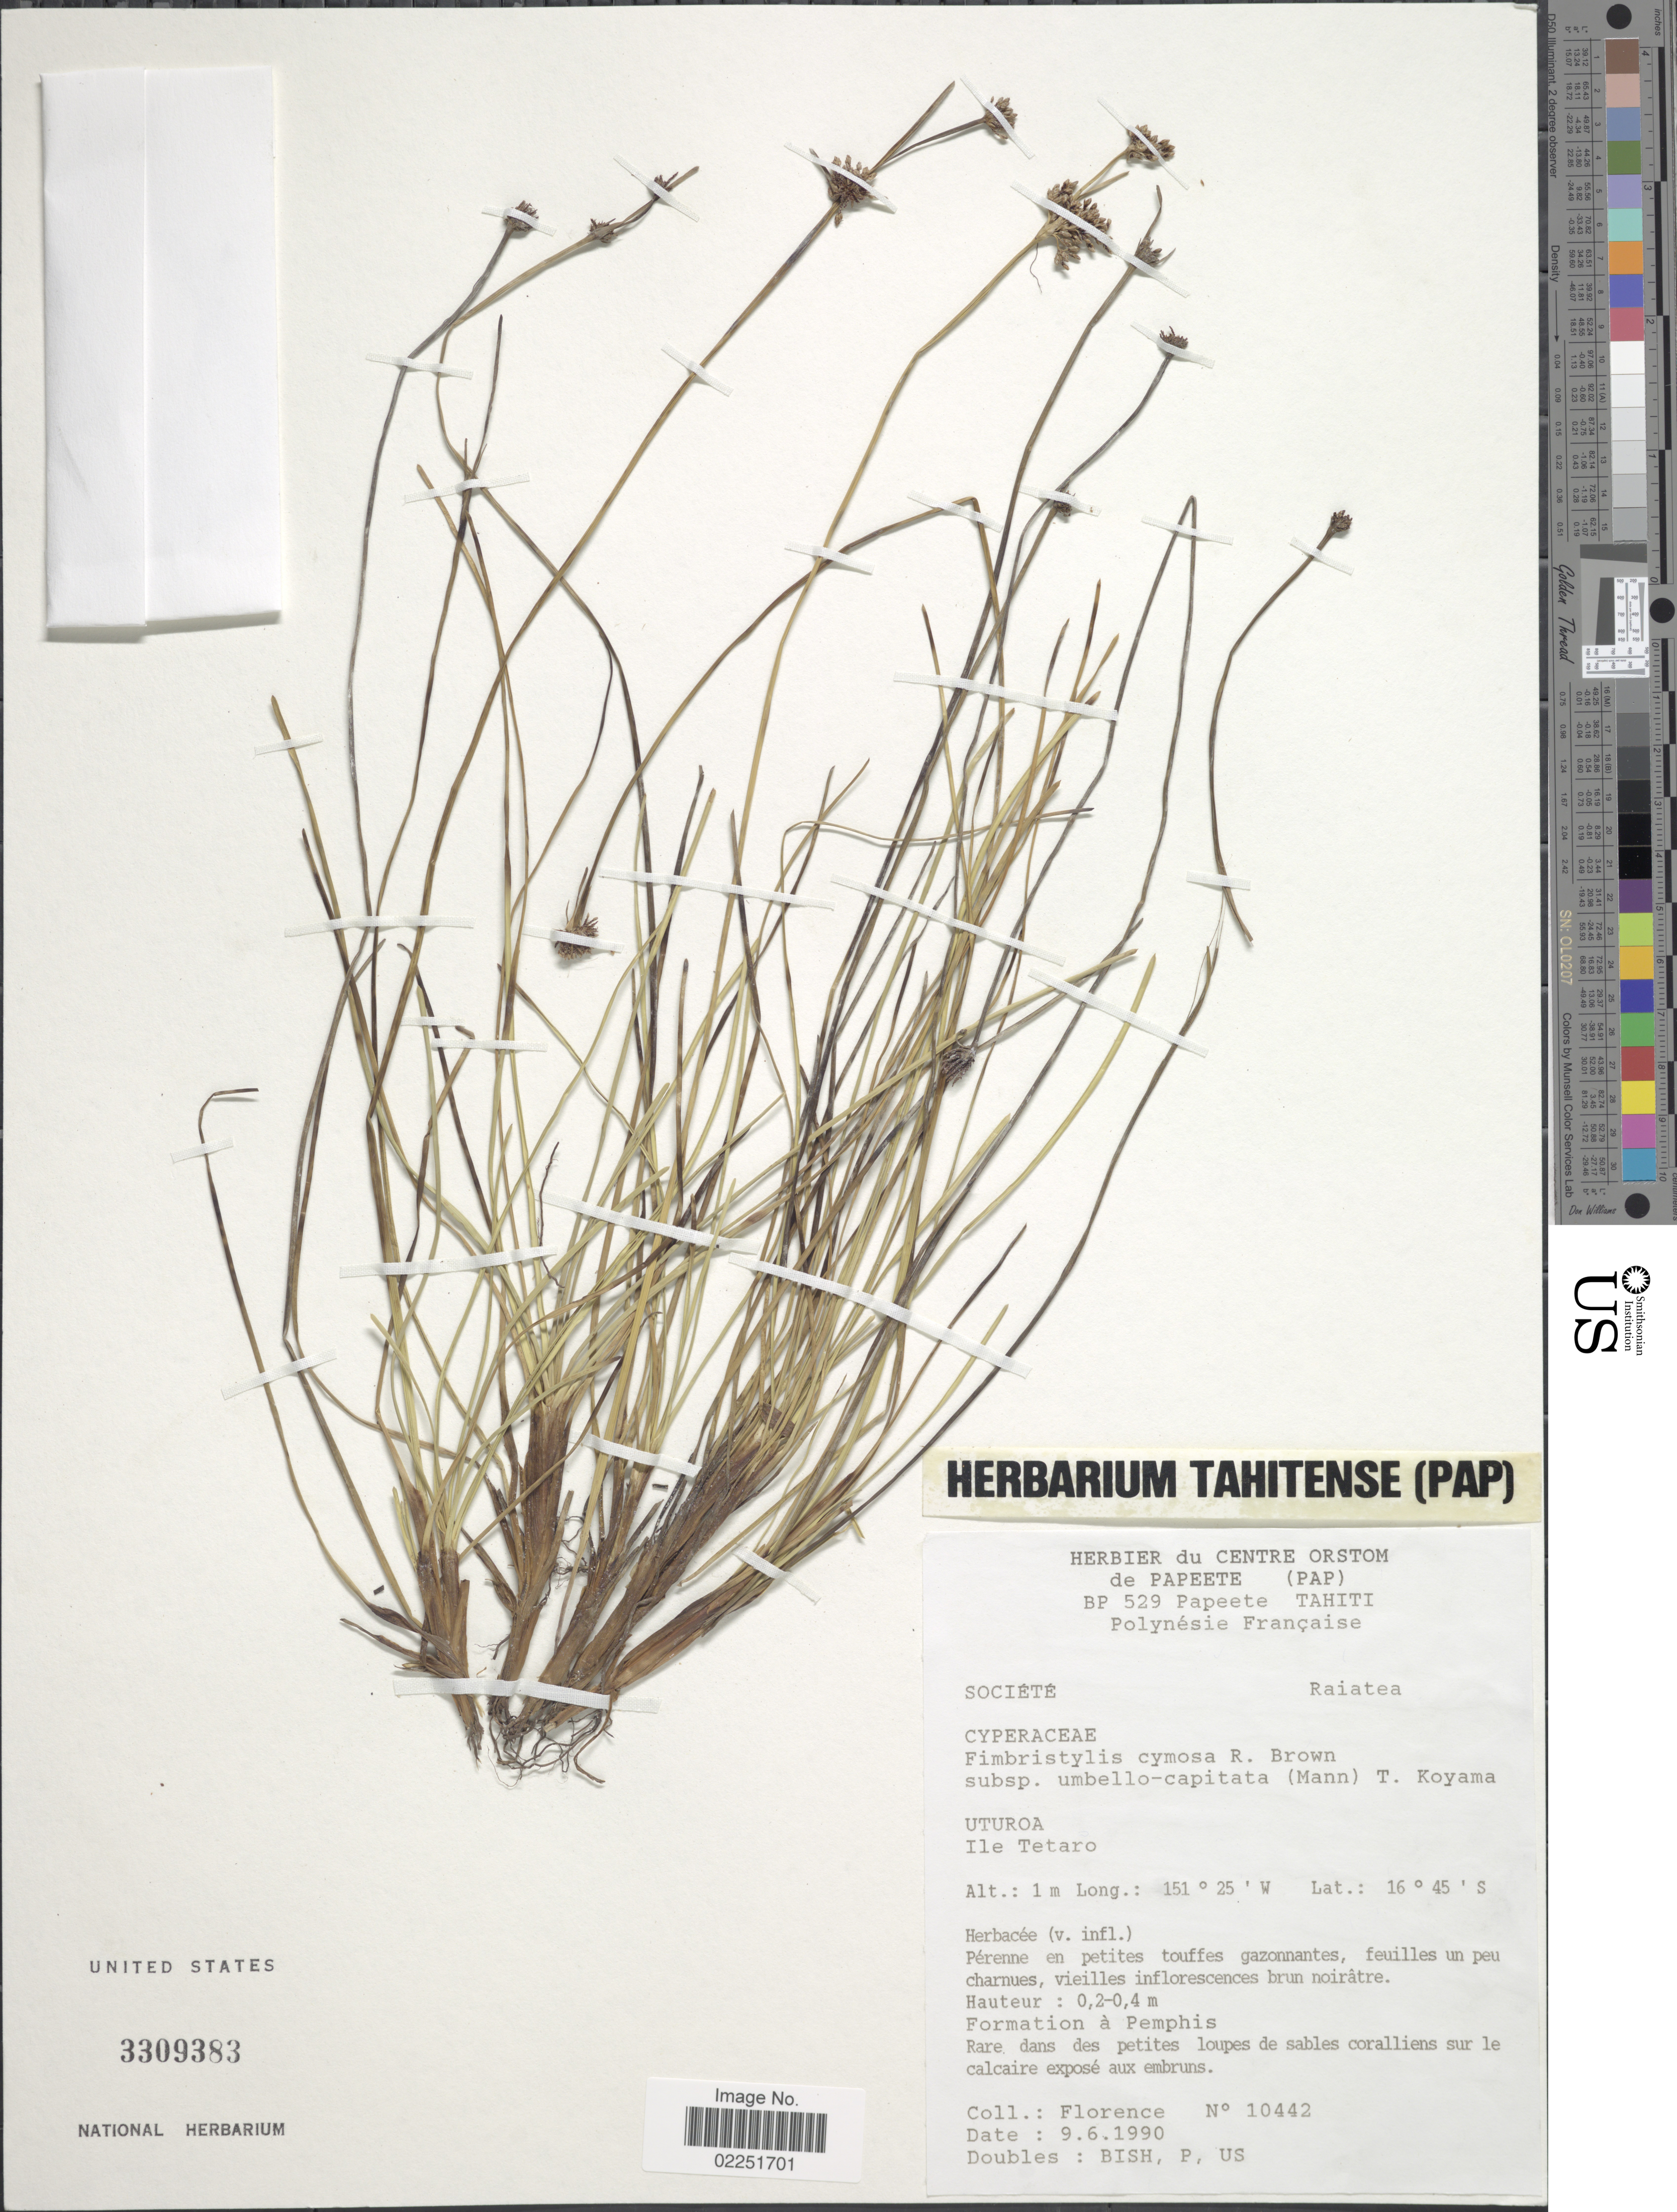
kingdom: Plantae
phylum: Tracheophyta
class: Liliopsida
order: Poales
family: Cyperaceae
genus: Fimbristylis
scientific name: Fimbristylis cymosa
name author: R. Br.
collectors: -. Florence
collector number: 10442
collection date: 1990-06-09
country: French Polynesia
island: Raiatea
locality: Societe, Raiatea. Uturoa, Ile Tetaro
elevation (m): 1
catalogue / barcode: US 3309383